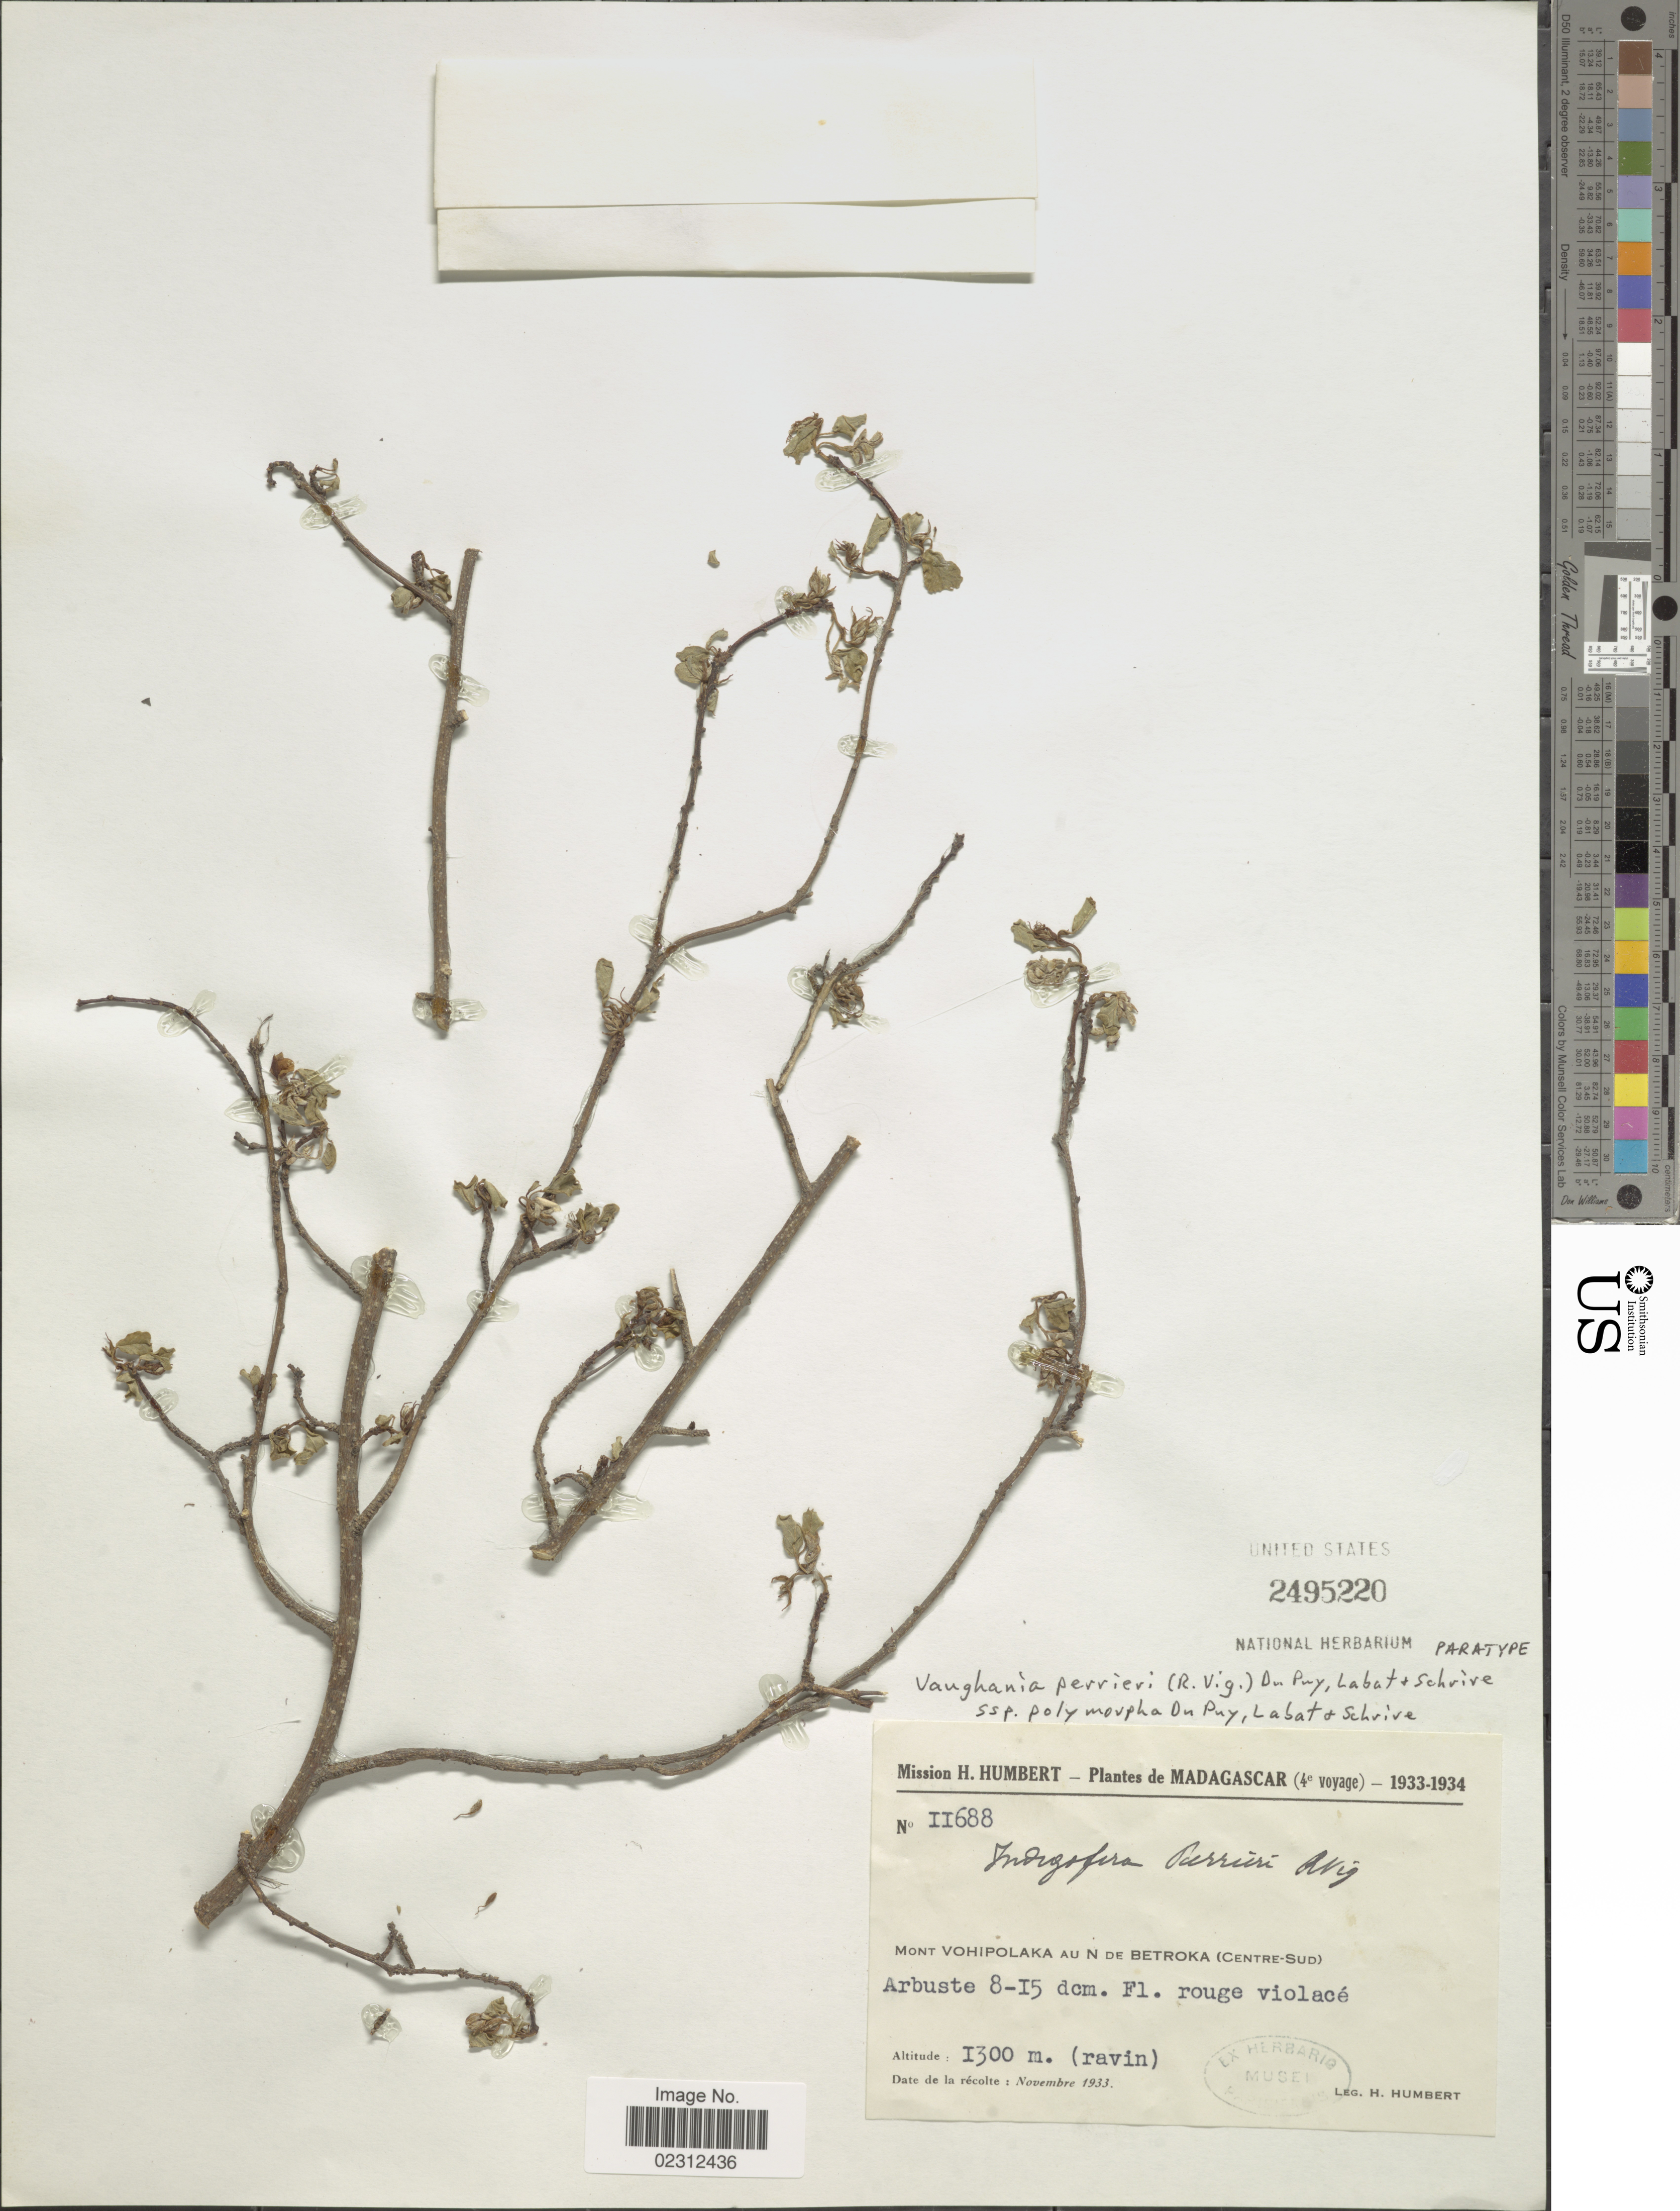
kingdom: Plantae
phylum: Tracheophyta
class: Magnoliopsida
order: Fabales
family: Fabaceae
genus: Indigofera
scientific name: Indigofera perrieri subsp. polymorpha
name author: (Du Puy et al.) Schrire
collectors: H. Humbert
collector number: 11688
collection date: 1933/1934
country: Madagascar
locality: Mont Vohipolaka au N de Betroka (Centre-Sud)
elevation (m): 1300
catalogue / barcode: US 2495220